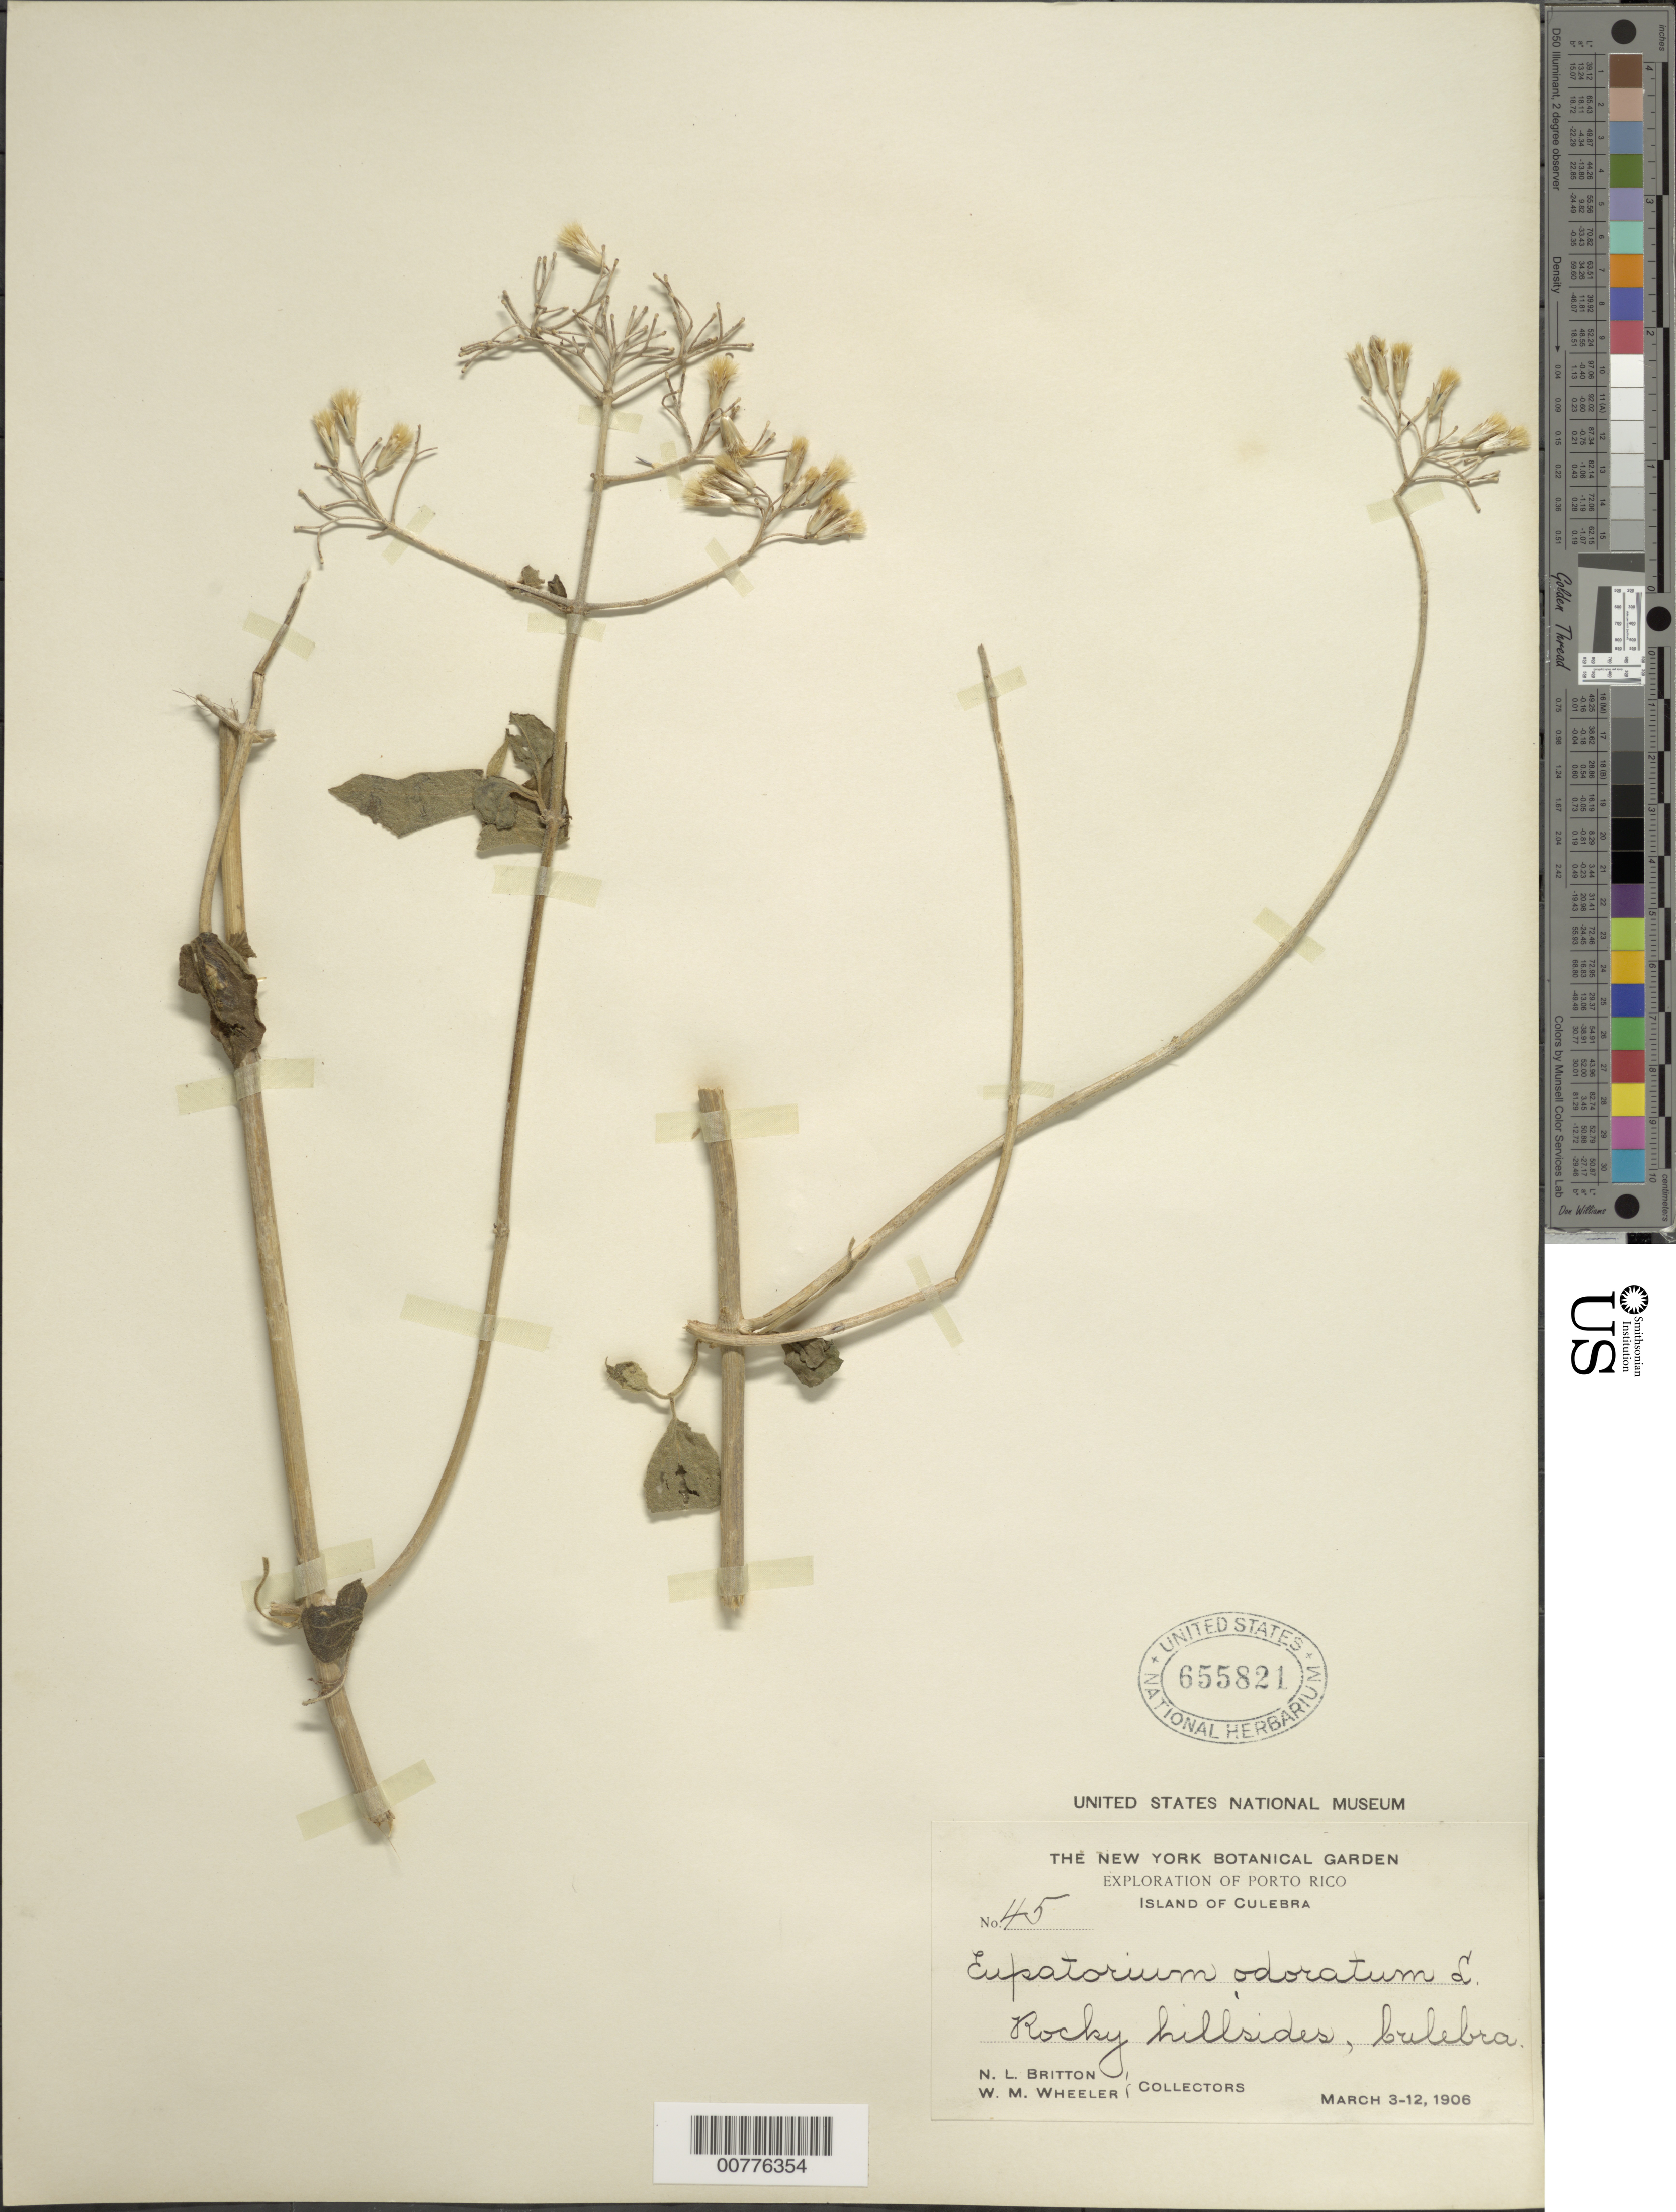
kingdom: Plantae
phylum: Tracheophyta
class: Magnoliopsida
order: Asterales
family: Asteraceae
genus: Chromolaena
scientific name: Chromolaena odorata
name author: (L.) R.M. King & H. Rob.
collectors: N. Britton & W. Wheeler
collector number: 45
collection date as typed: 03 Mar 1906 to 12 Mar 1906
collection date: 1906-03-03/1906-03-12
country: Puerto Rico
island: Culebra I.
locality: Rocky hillsides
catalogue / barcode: US 655821